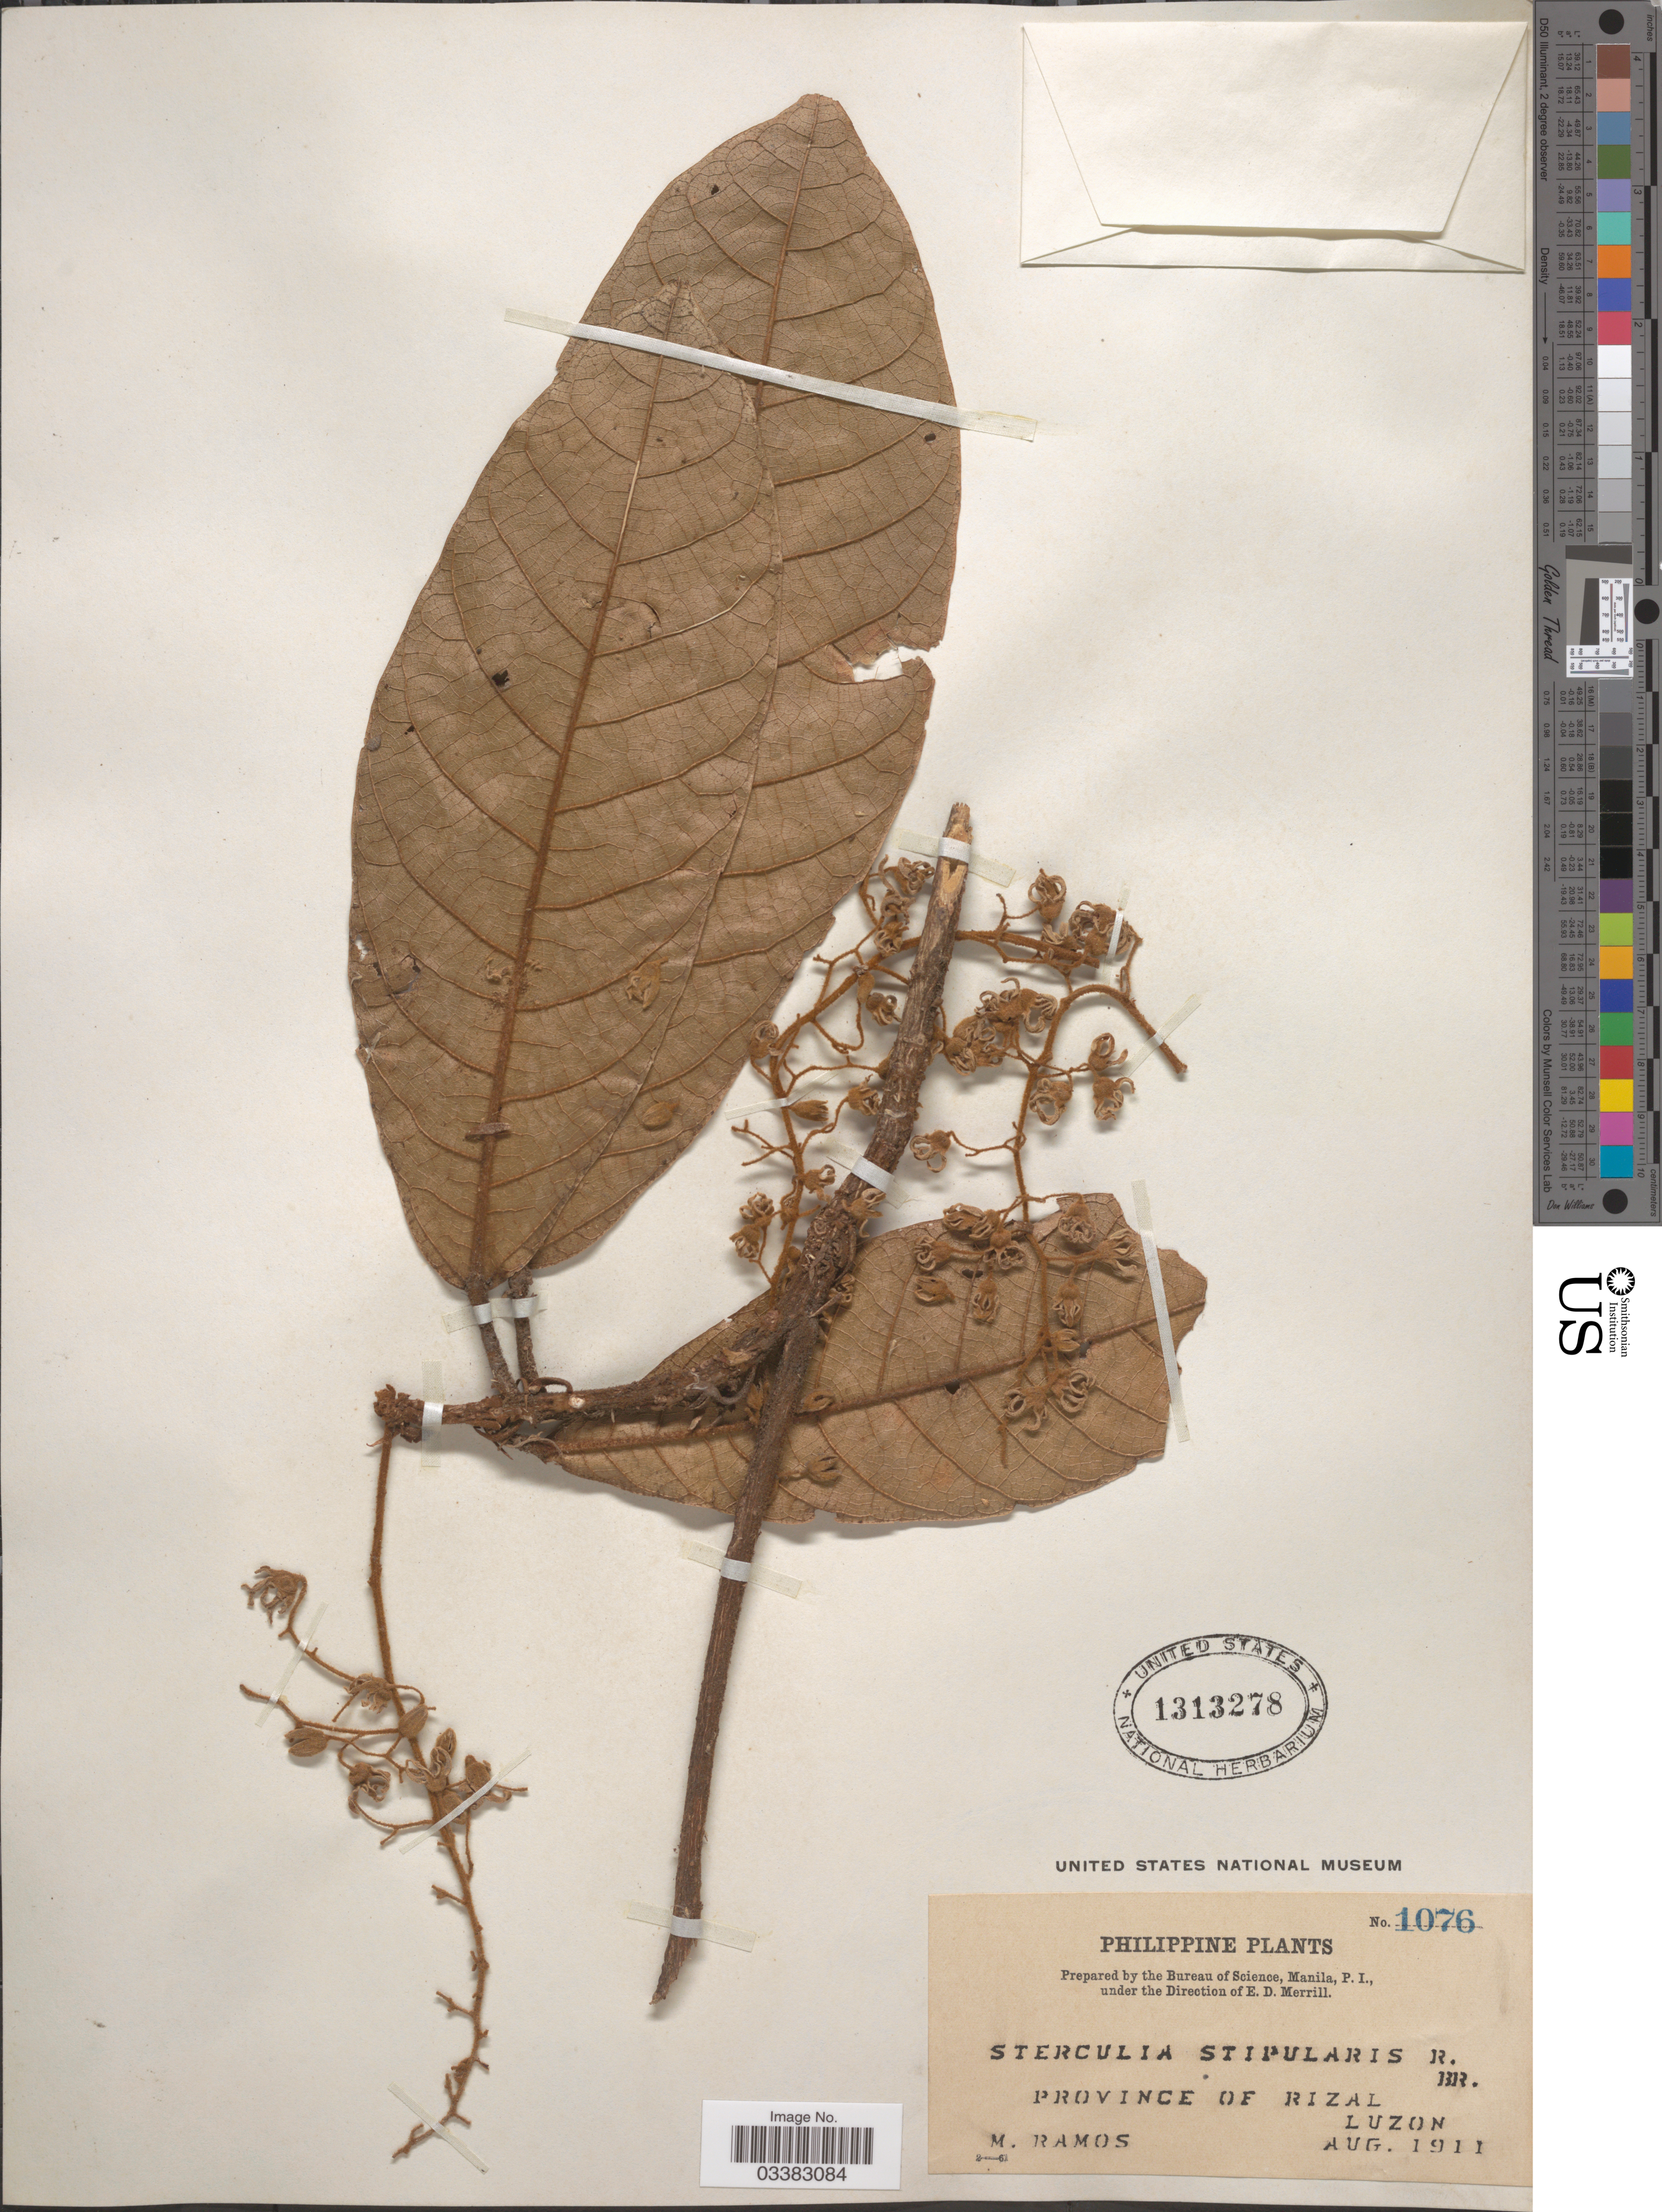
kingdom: Plantae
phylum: Tracheophyta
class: Magnoliopsida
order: Malvales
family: Malvaceae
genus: Sterculia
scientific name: Sterculia stipularis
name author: R. Br.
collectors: M. Ramos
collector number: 1076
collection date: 1911-08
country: Philippines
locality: Province of Rizal, Luzon.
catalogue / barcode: US 1313278